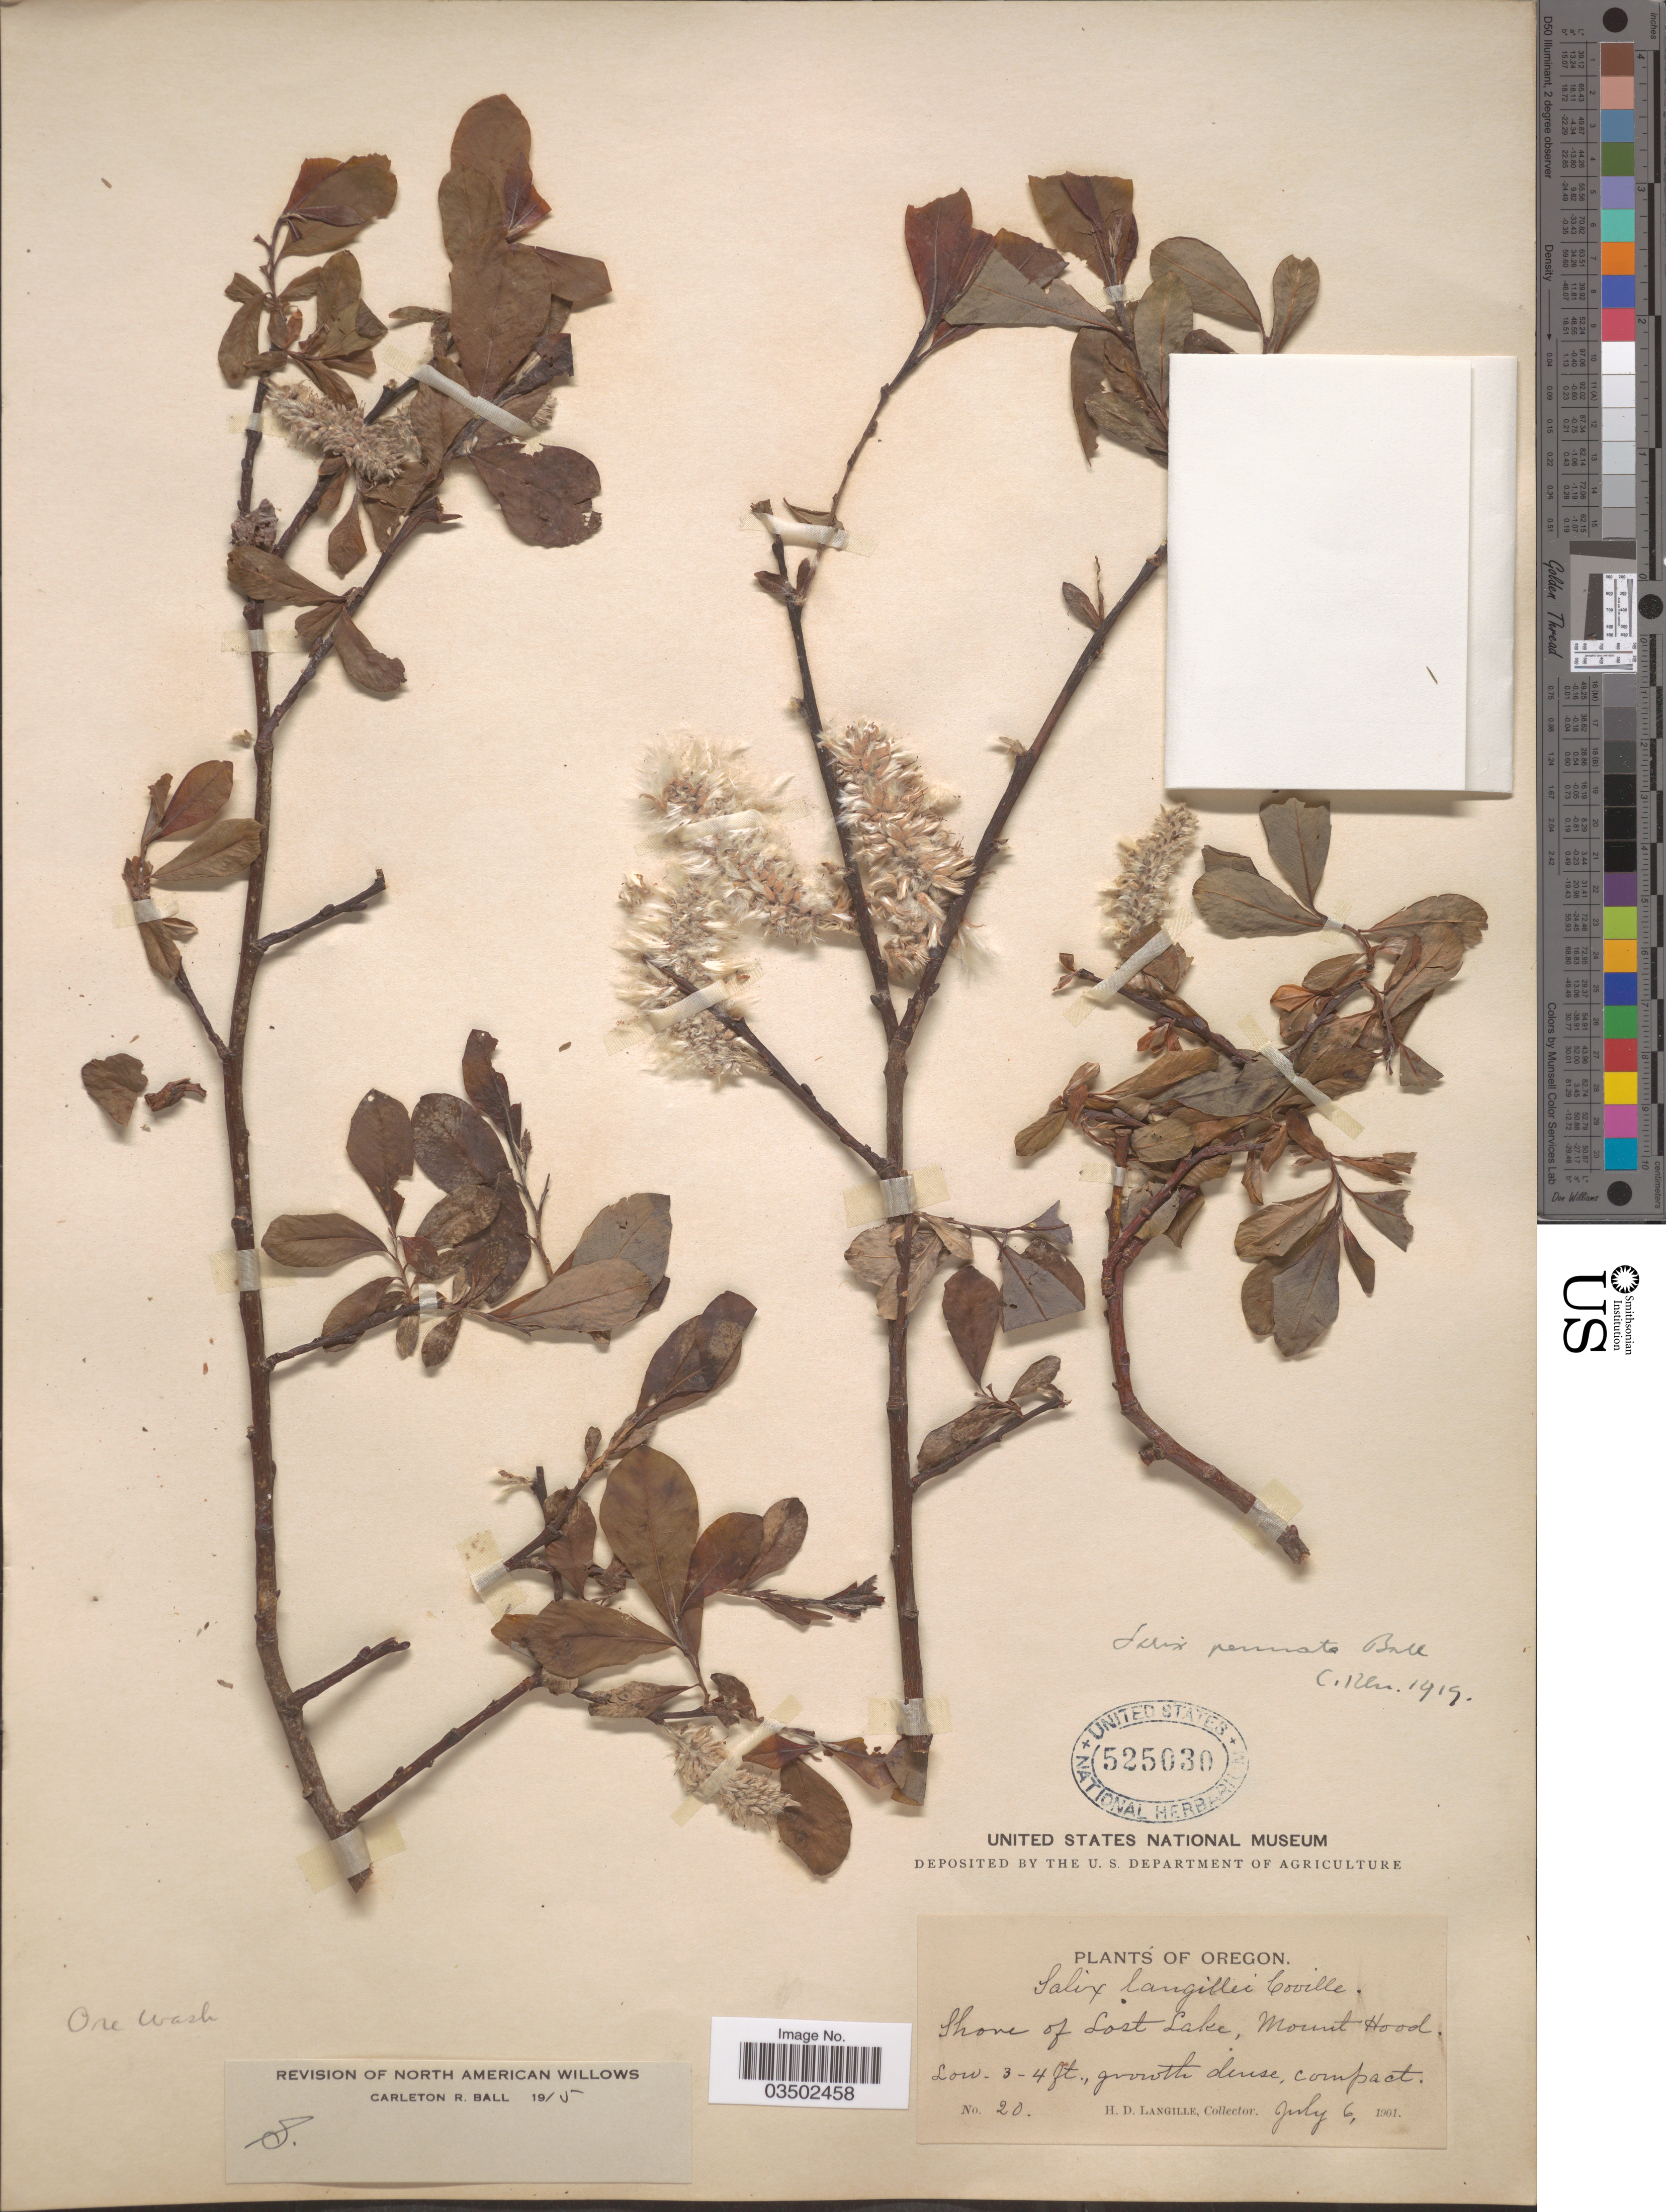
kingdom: Plantae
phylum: Tracheophyta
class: Magnoliopsida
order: Malpighiales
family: Salicaceae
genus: Salix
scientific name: Salix planifolia var. pennata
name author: (C.R. Ball) C.R. Ball ex Dutilly et al.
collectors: H. Langille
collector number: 20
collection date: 1901-07-06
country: United States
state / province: Oregon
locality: Shore of Lost Lake, Mount Hood.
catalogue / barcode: US 525030